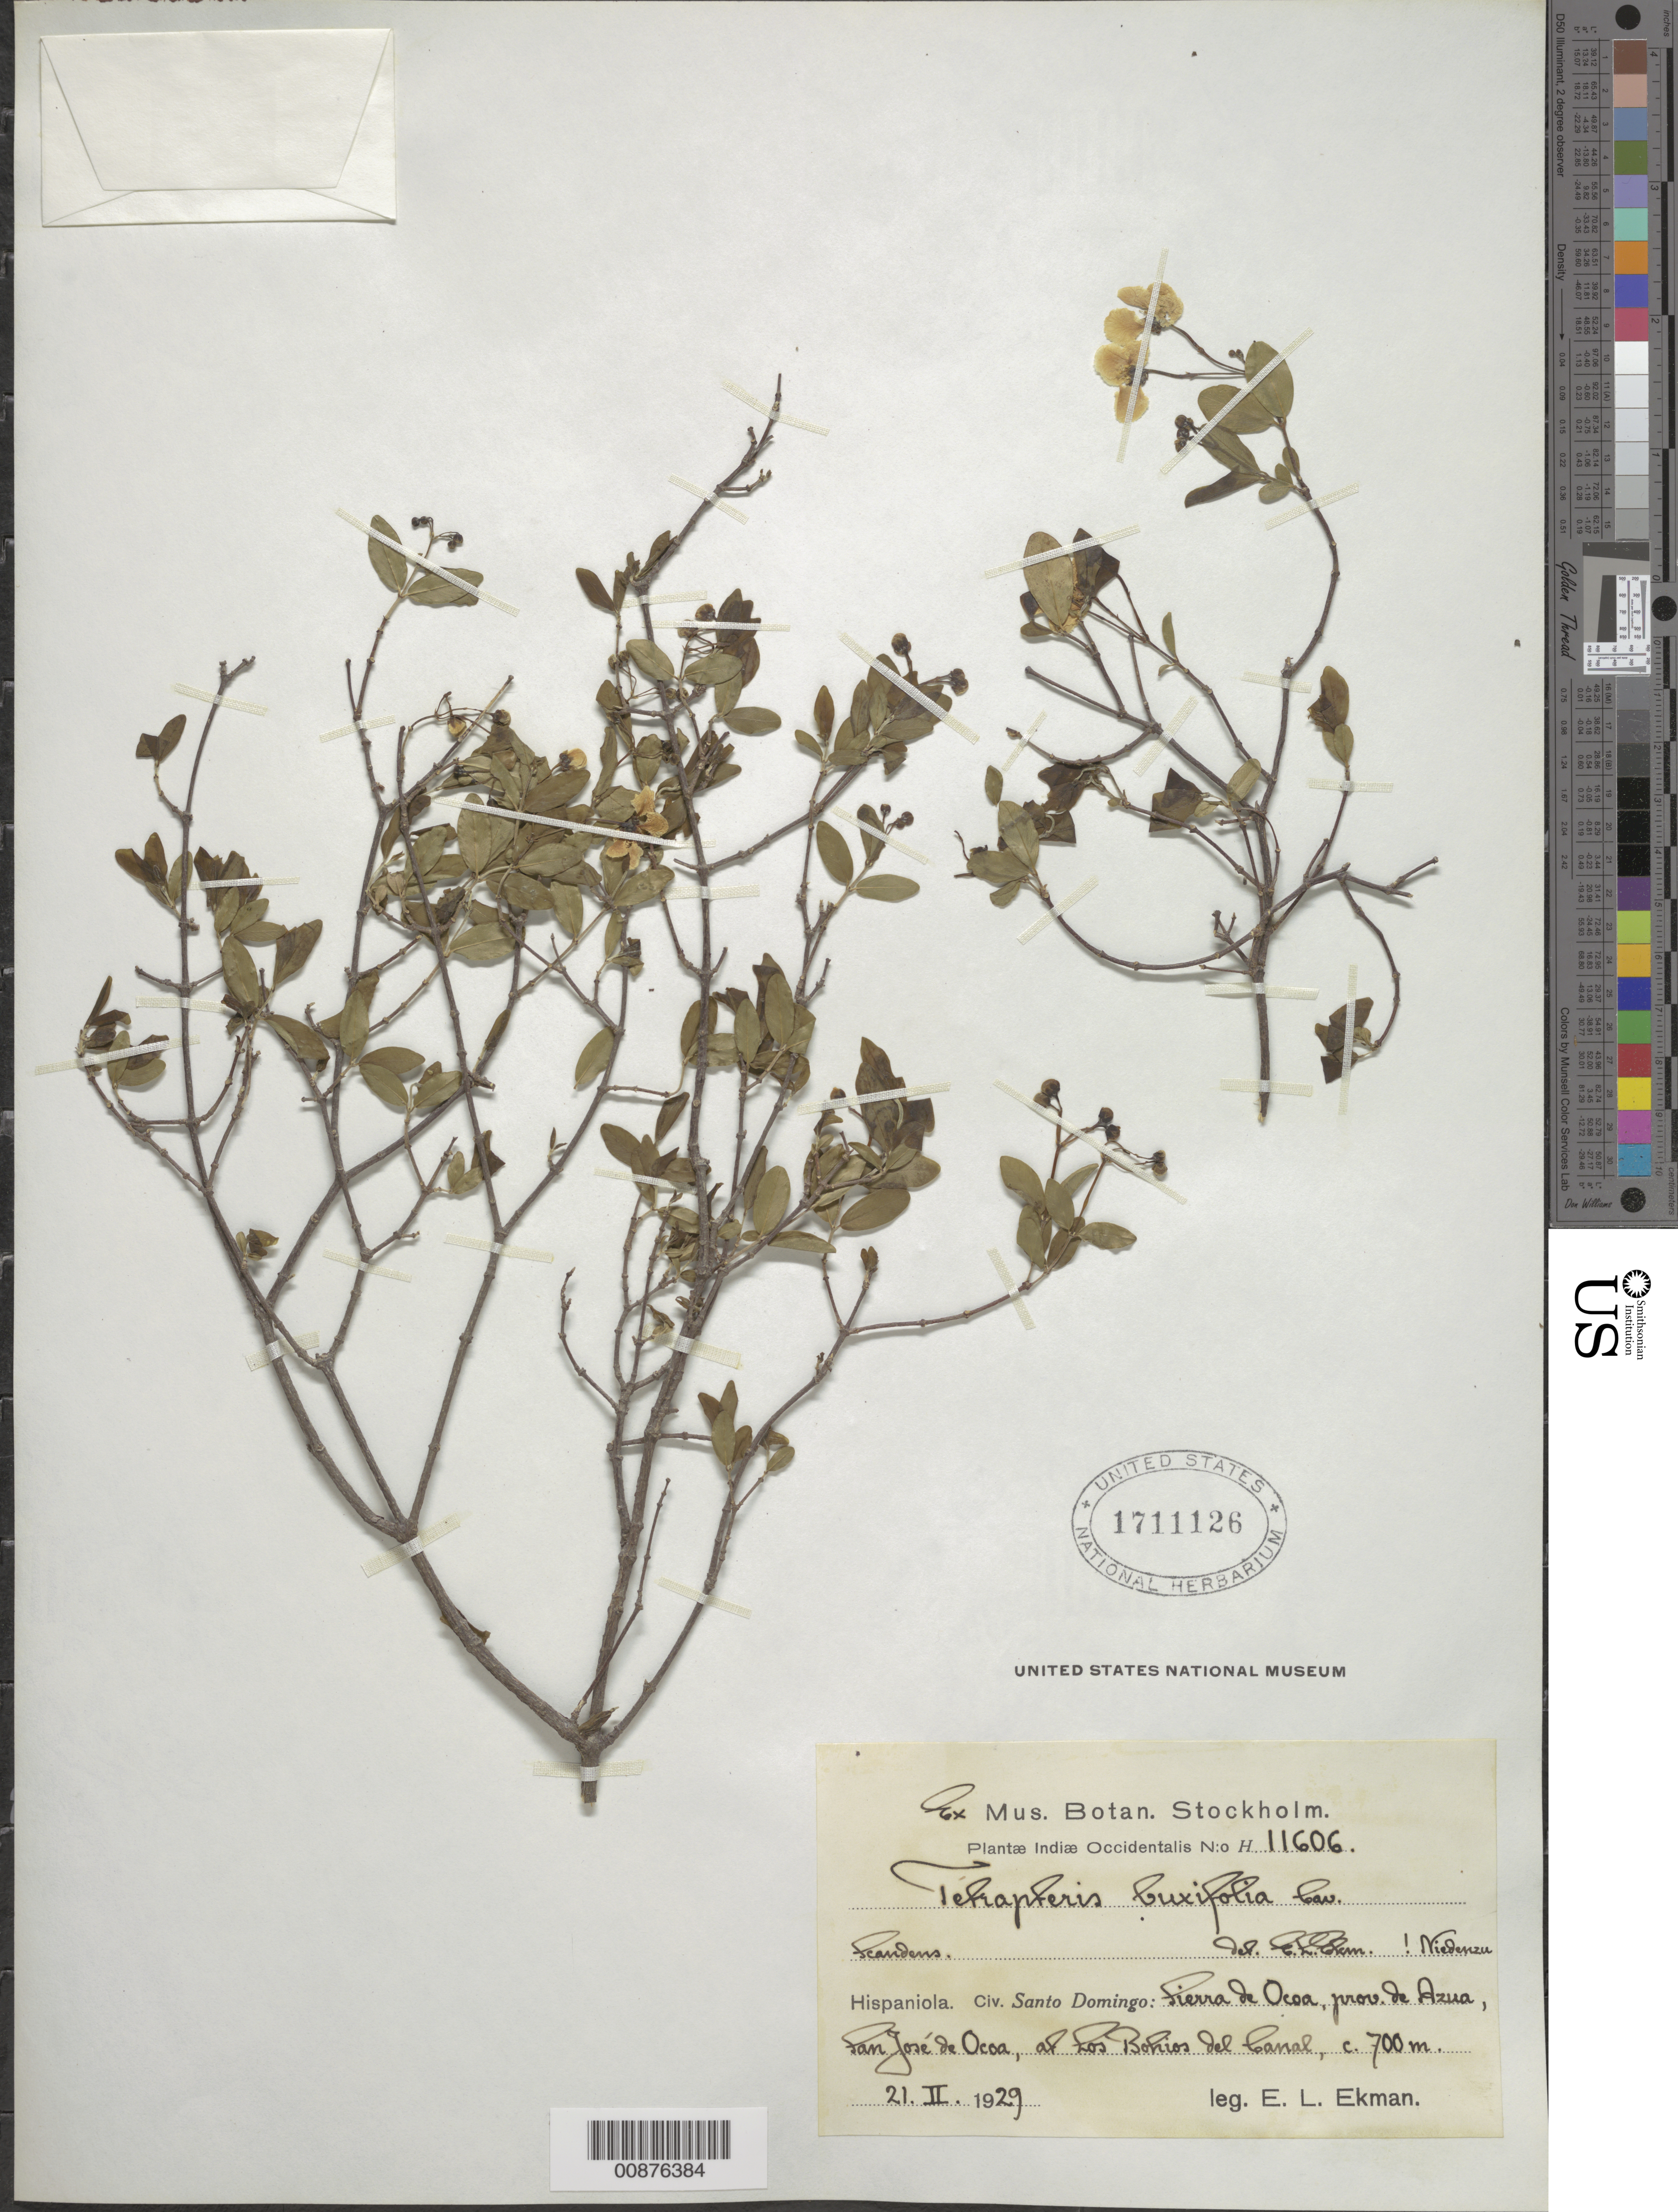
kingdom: Plantae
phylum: Tracheophyta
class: Magnoliopsida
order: Malpighiales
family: Malpighiaceae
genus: Tetrapterys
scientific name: Tetrapterys buxifolia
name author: Cav.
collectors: E. L. Ekman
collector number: H11606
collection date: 1929-02-21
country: Dominican Republic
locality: Indiæ Occidentalis. Hispaniola. Civ. Santo Domingo: Sierra de Ocoa, prov. de Azua, San José de Ocoa, at Los Bohios del Canal.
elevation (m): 700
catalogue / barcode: US 1711126